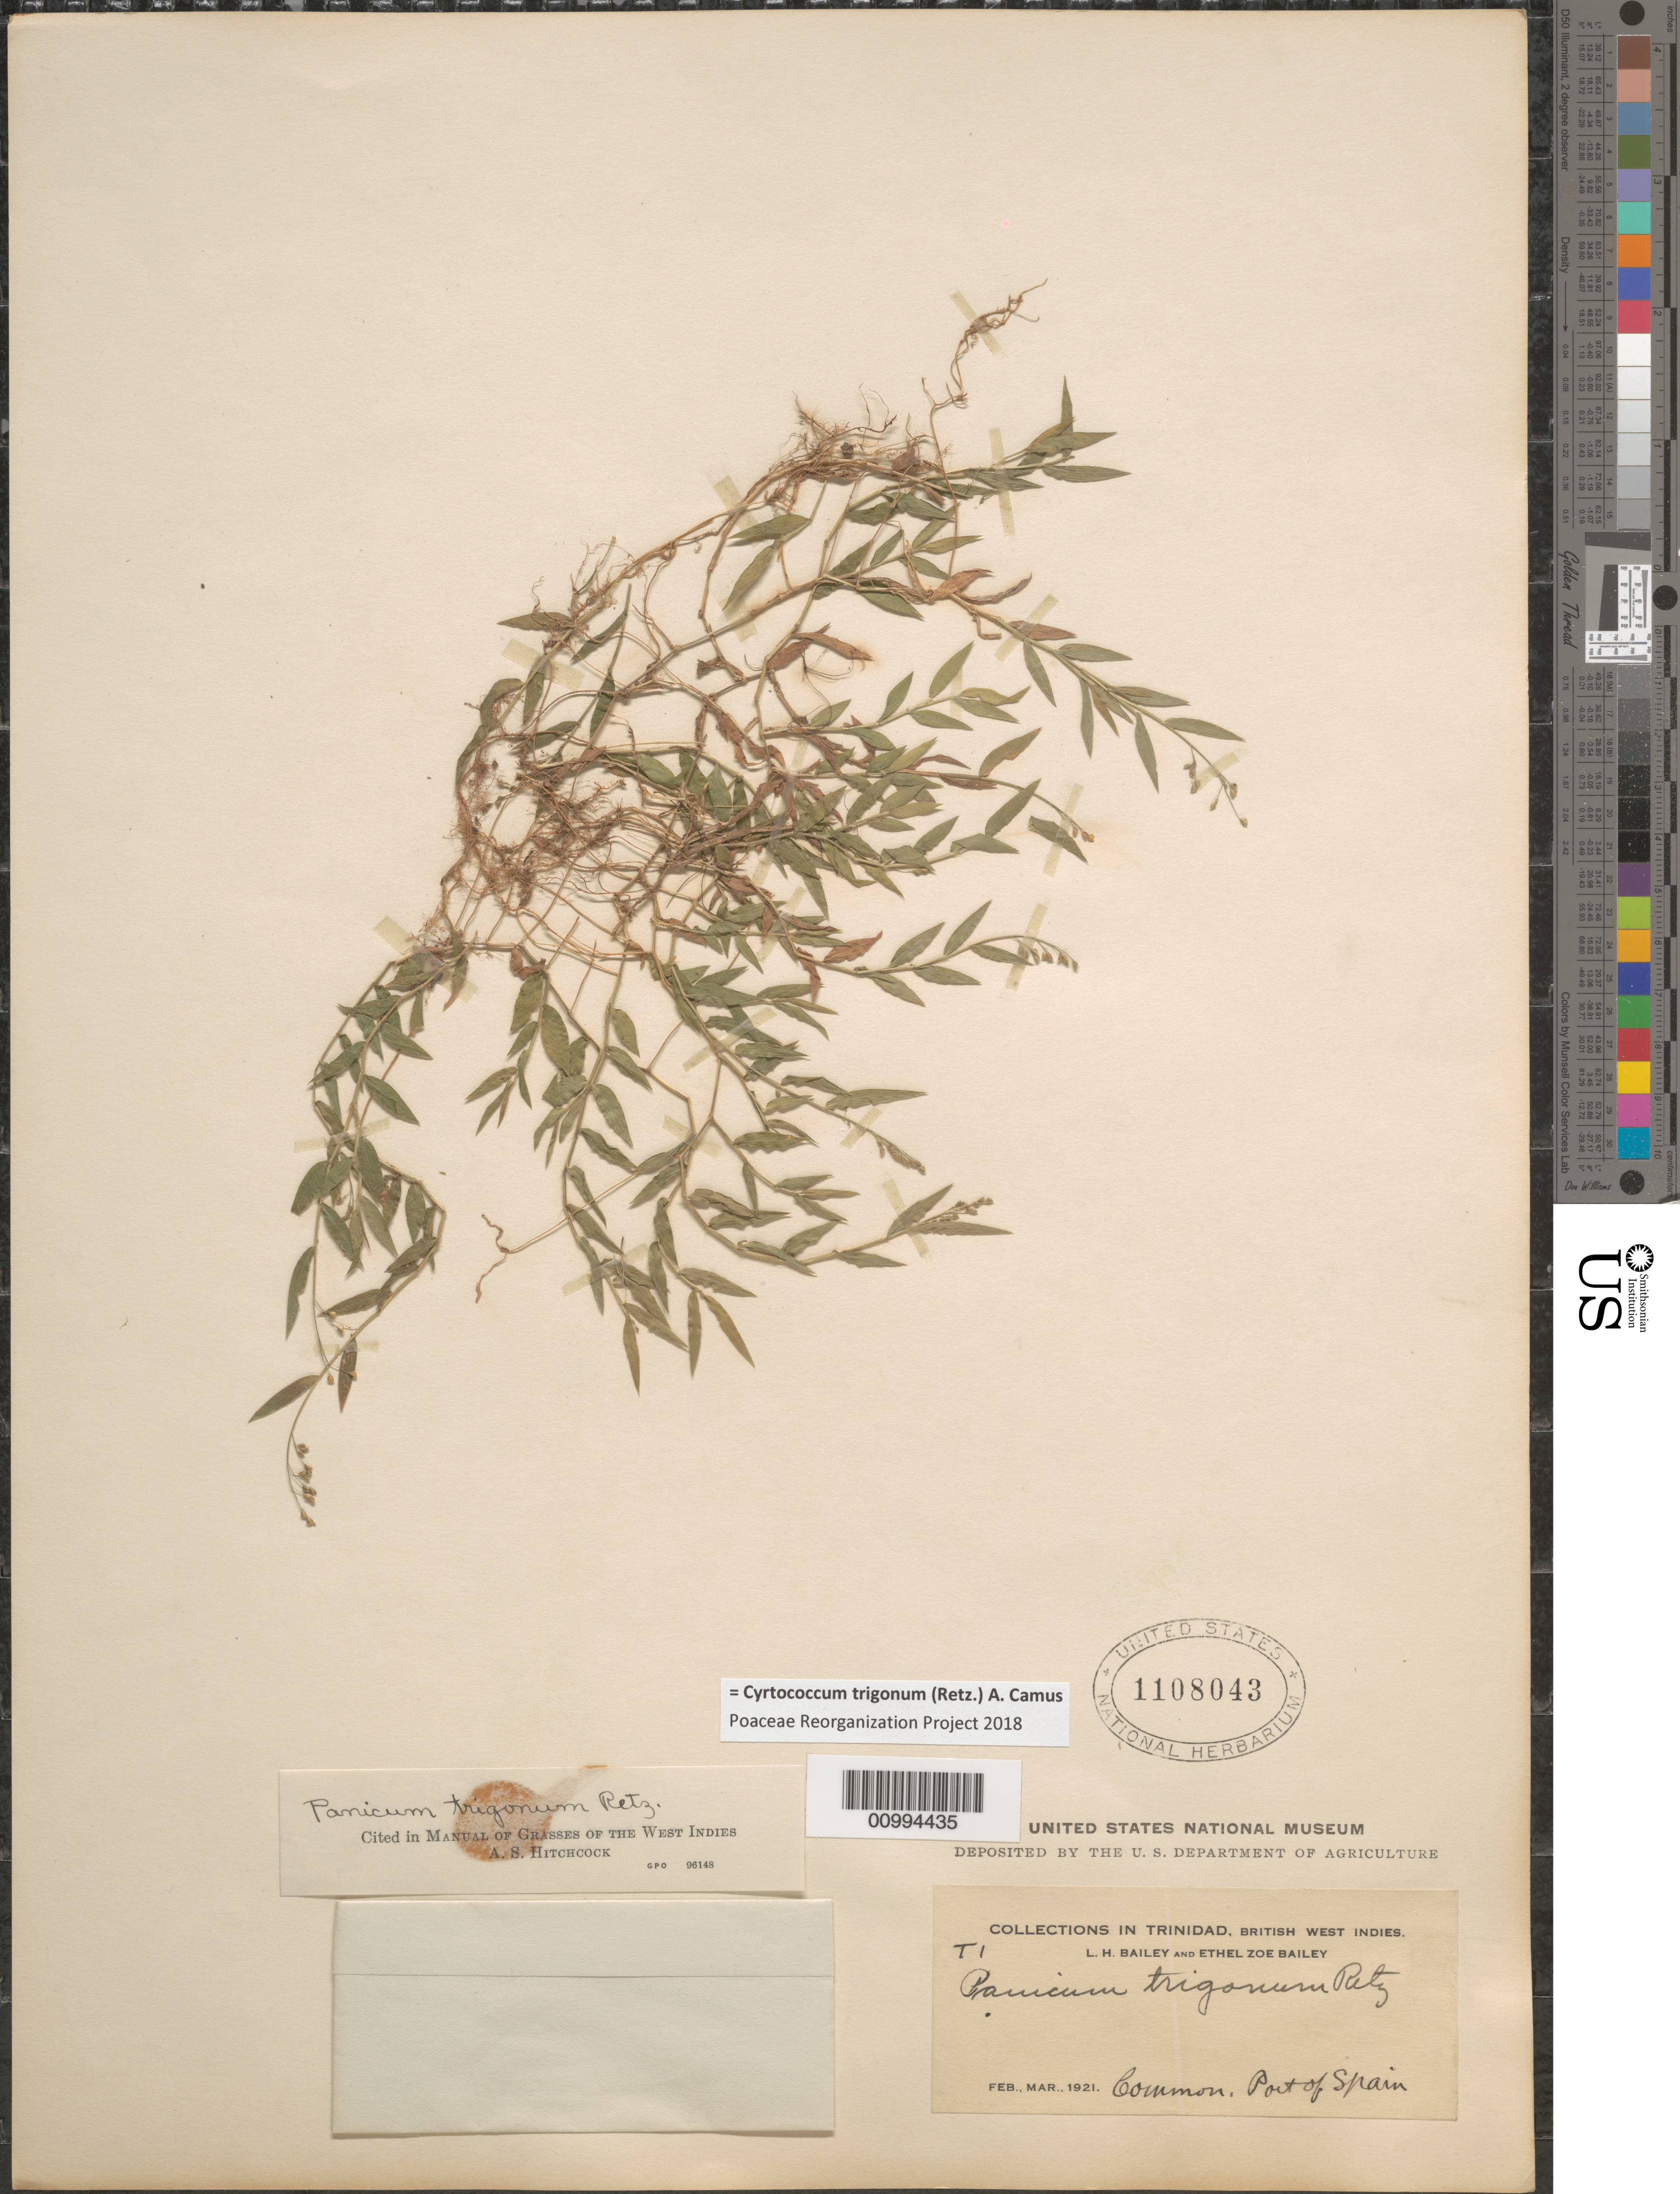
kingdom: Plantae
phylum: Tracheophyta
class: Liliopsida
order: Poales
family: Poaceae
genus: Cyrtococcum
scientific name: Cyrtococcum trigonum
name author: (Retz.) A. Camus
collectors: L. H. Bailey & E. Z. Bailey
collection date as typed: Feb 1921 and -- Mar 1921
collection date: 1921-02,1921-03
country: Trinidad and Tobago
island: Trinidad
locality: Port of Spain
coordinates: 0 N, 0 E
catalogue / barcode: US 1108043